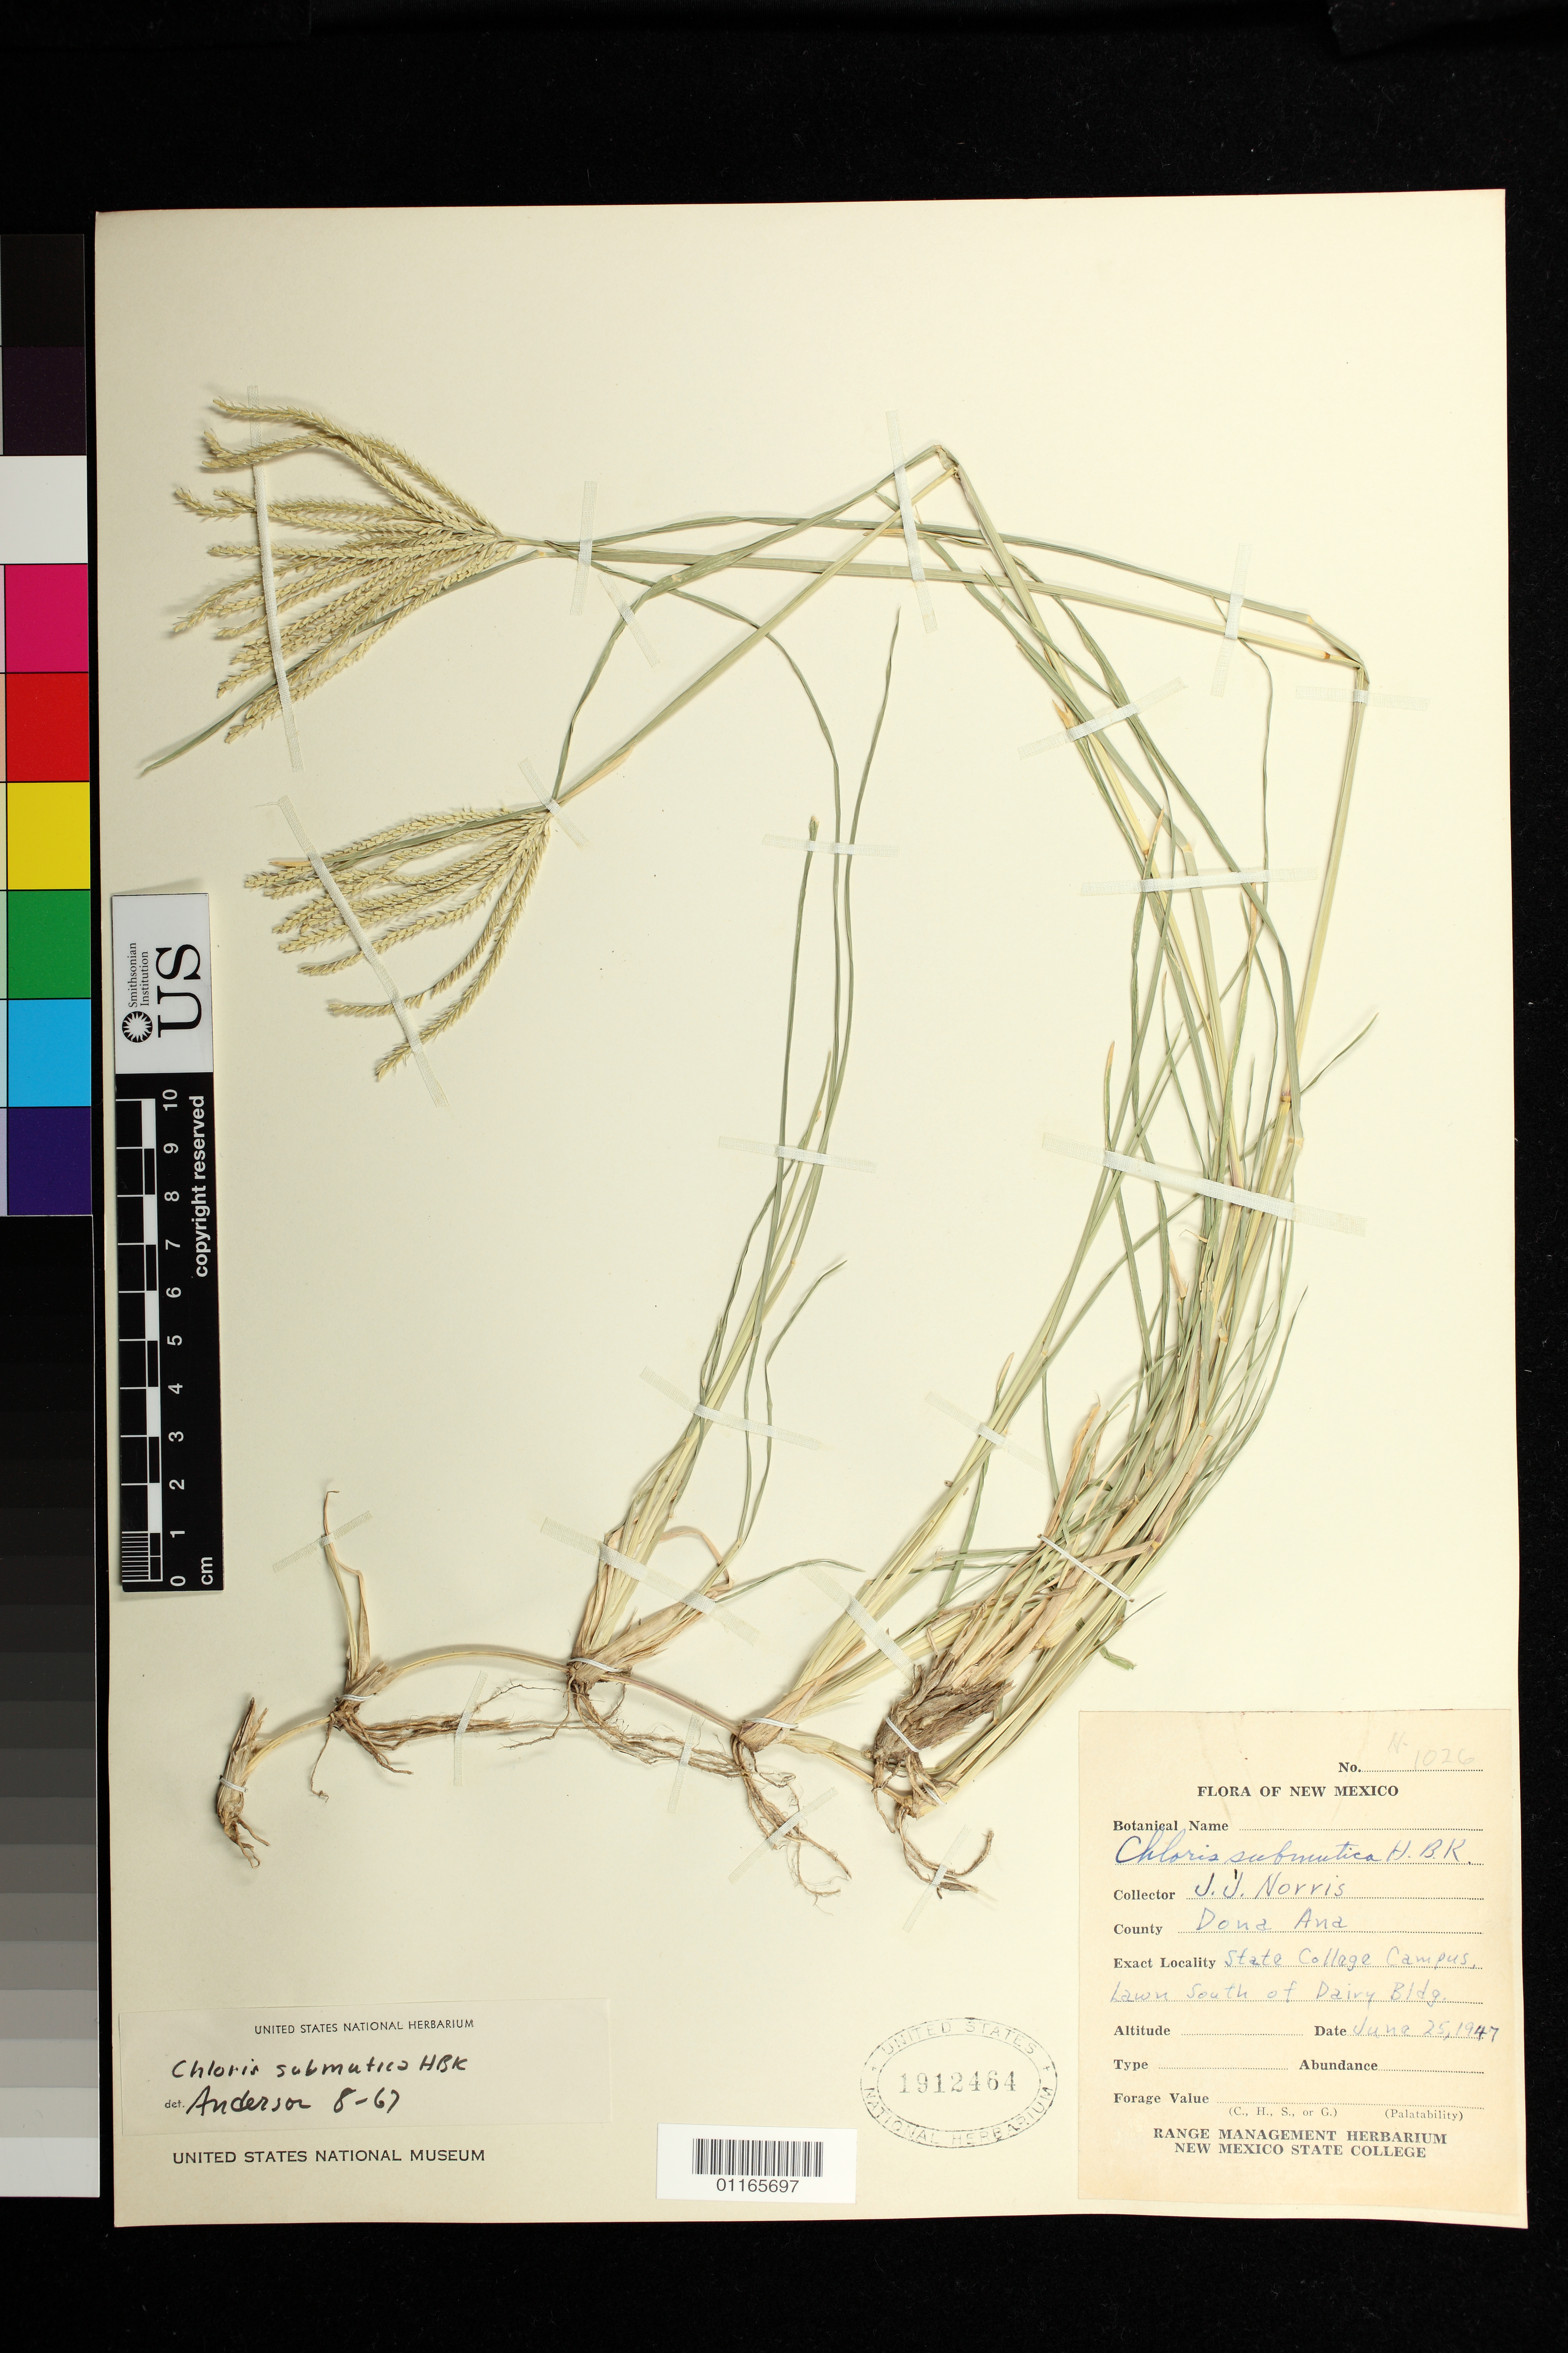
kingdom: Plantae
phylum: Tracheophyta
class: Liliopsida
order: Poales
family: Poaceae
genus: Chloris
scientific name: Chloris submutica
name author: Kunth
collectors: J. Norris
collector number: N-1026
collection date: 1947-06-25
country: United States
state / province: New Mexico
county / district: Dona Ana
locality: State College Campus, Lawn South of Dairy Bldg.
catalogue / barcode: US 1912464